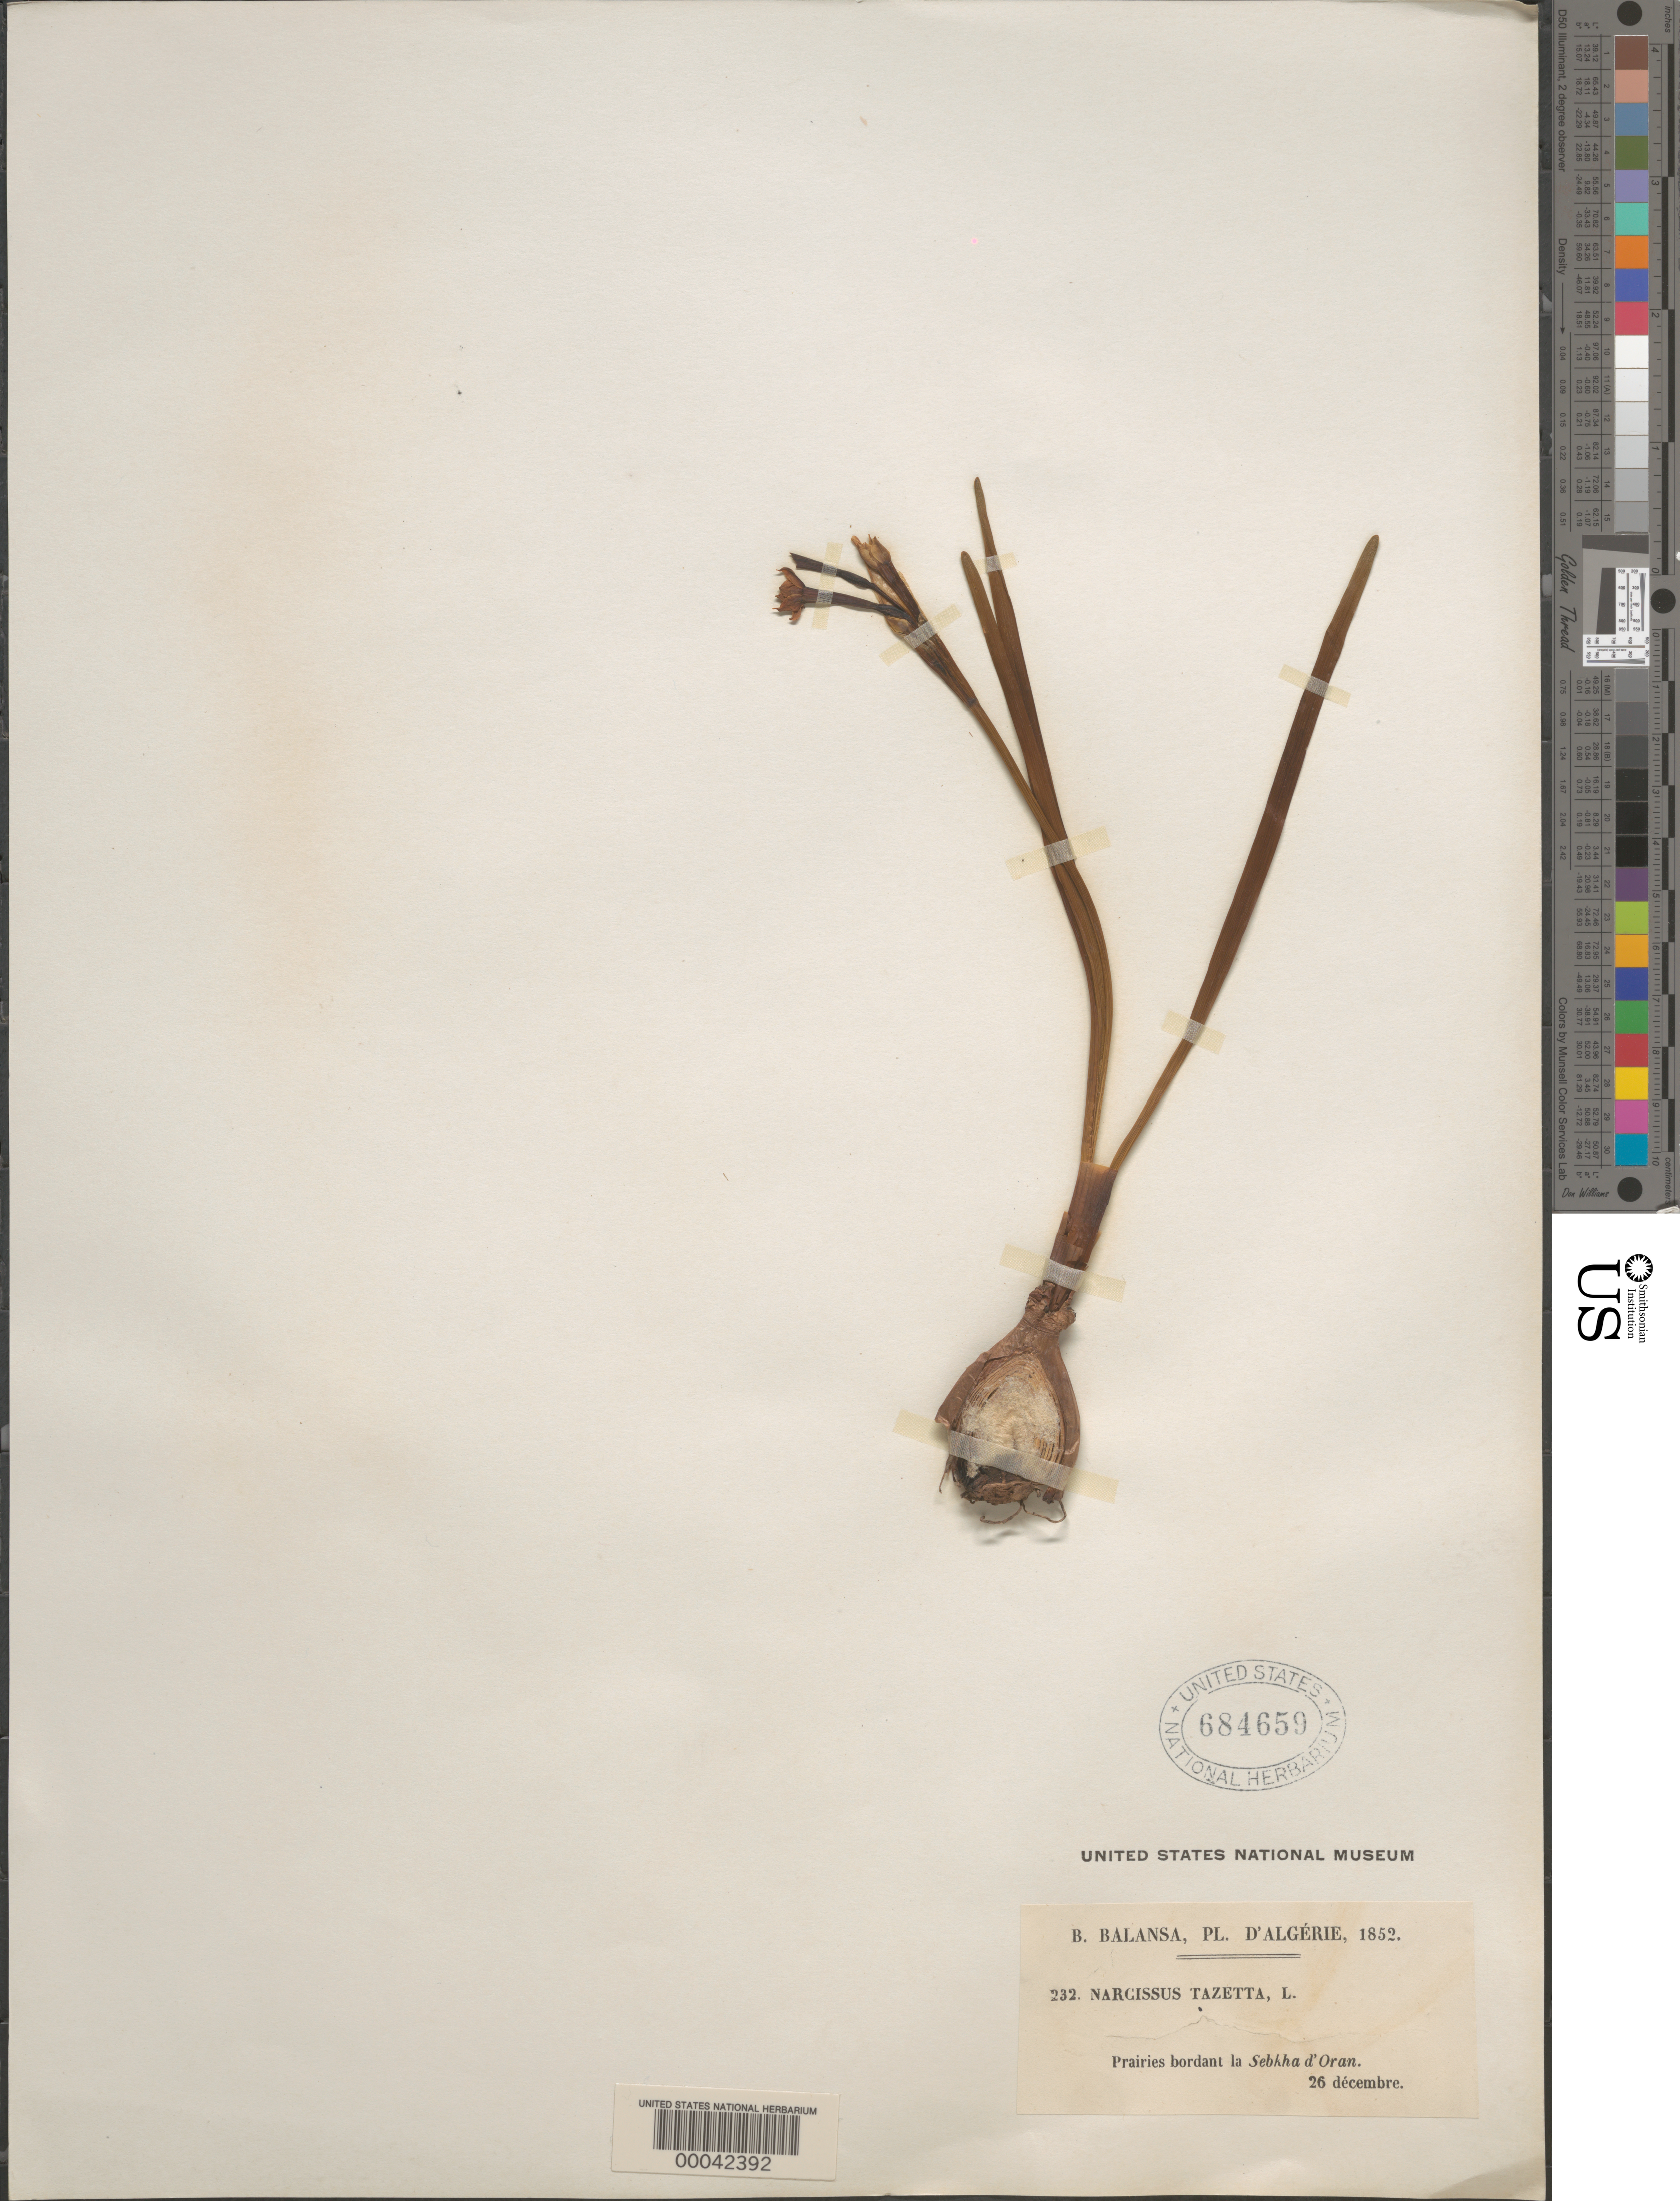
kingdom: Plantae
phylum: Tracheophyta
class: Liliopsida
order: Asparagales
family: Amaryllidaceae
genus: Narcissus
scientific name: Narcissus tazetta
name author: L.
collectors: B. Balansa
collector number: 232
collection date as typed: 26 Dec 1852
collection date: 1852-12-26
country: Algeria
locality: Sebkha d'Oran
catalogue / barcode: US 684659